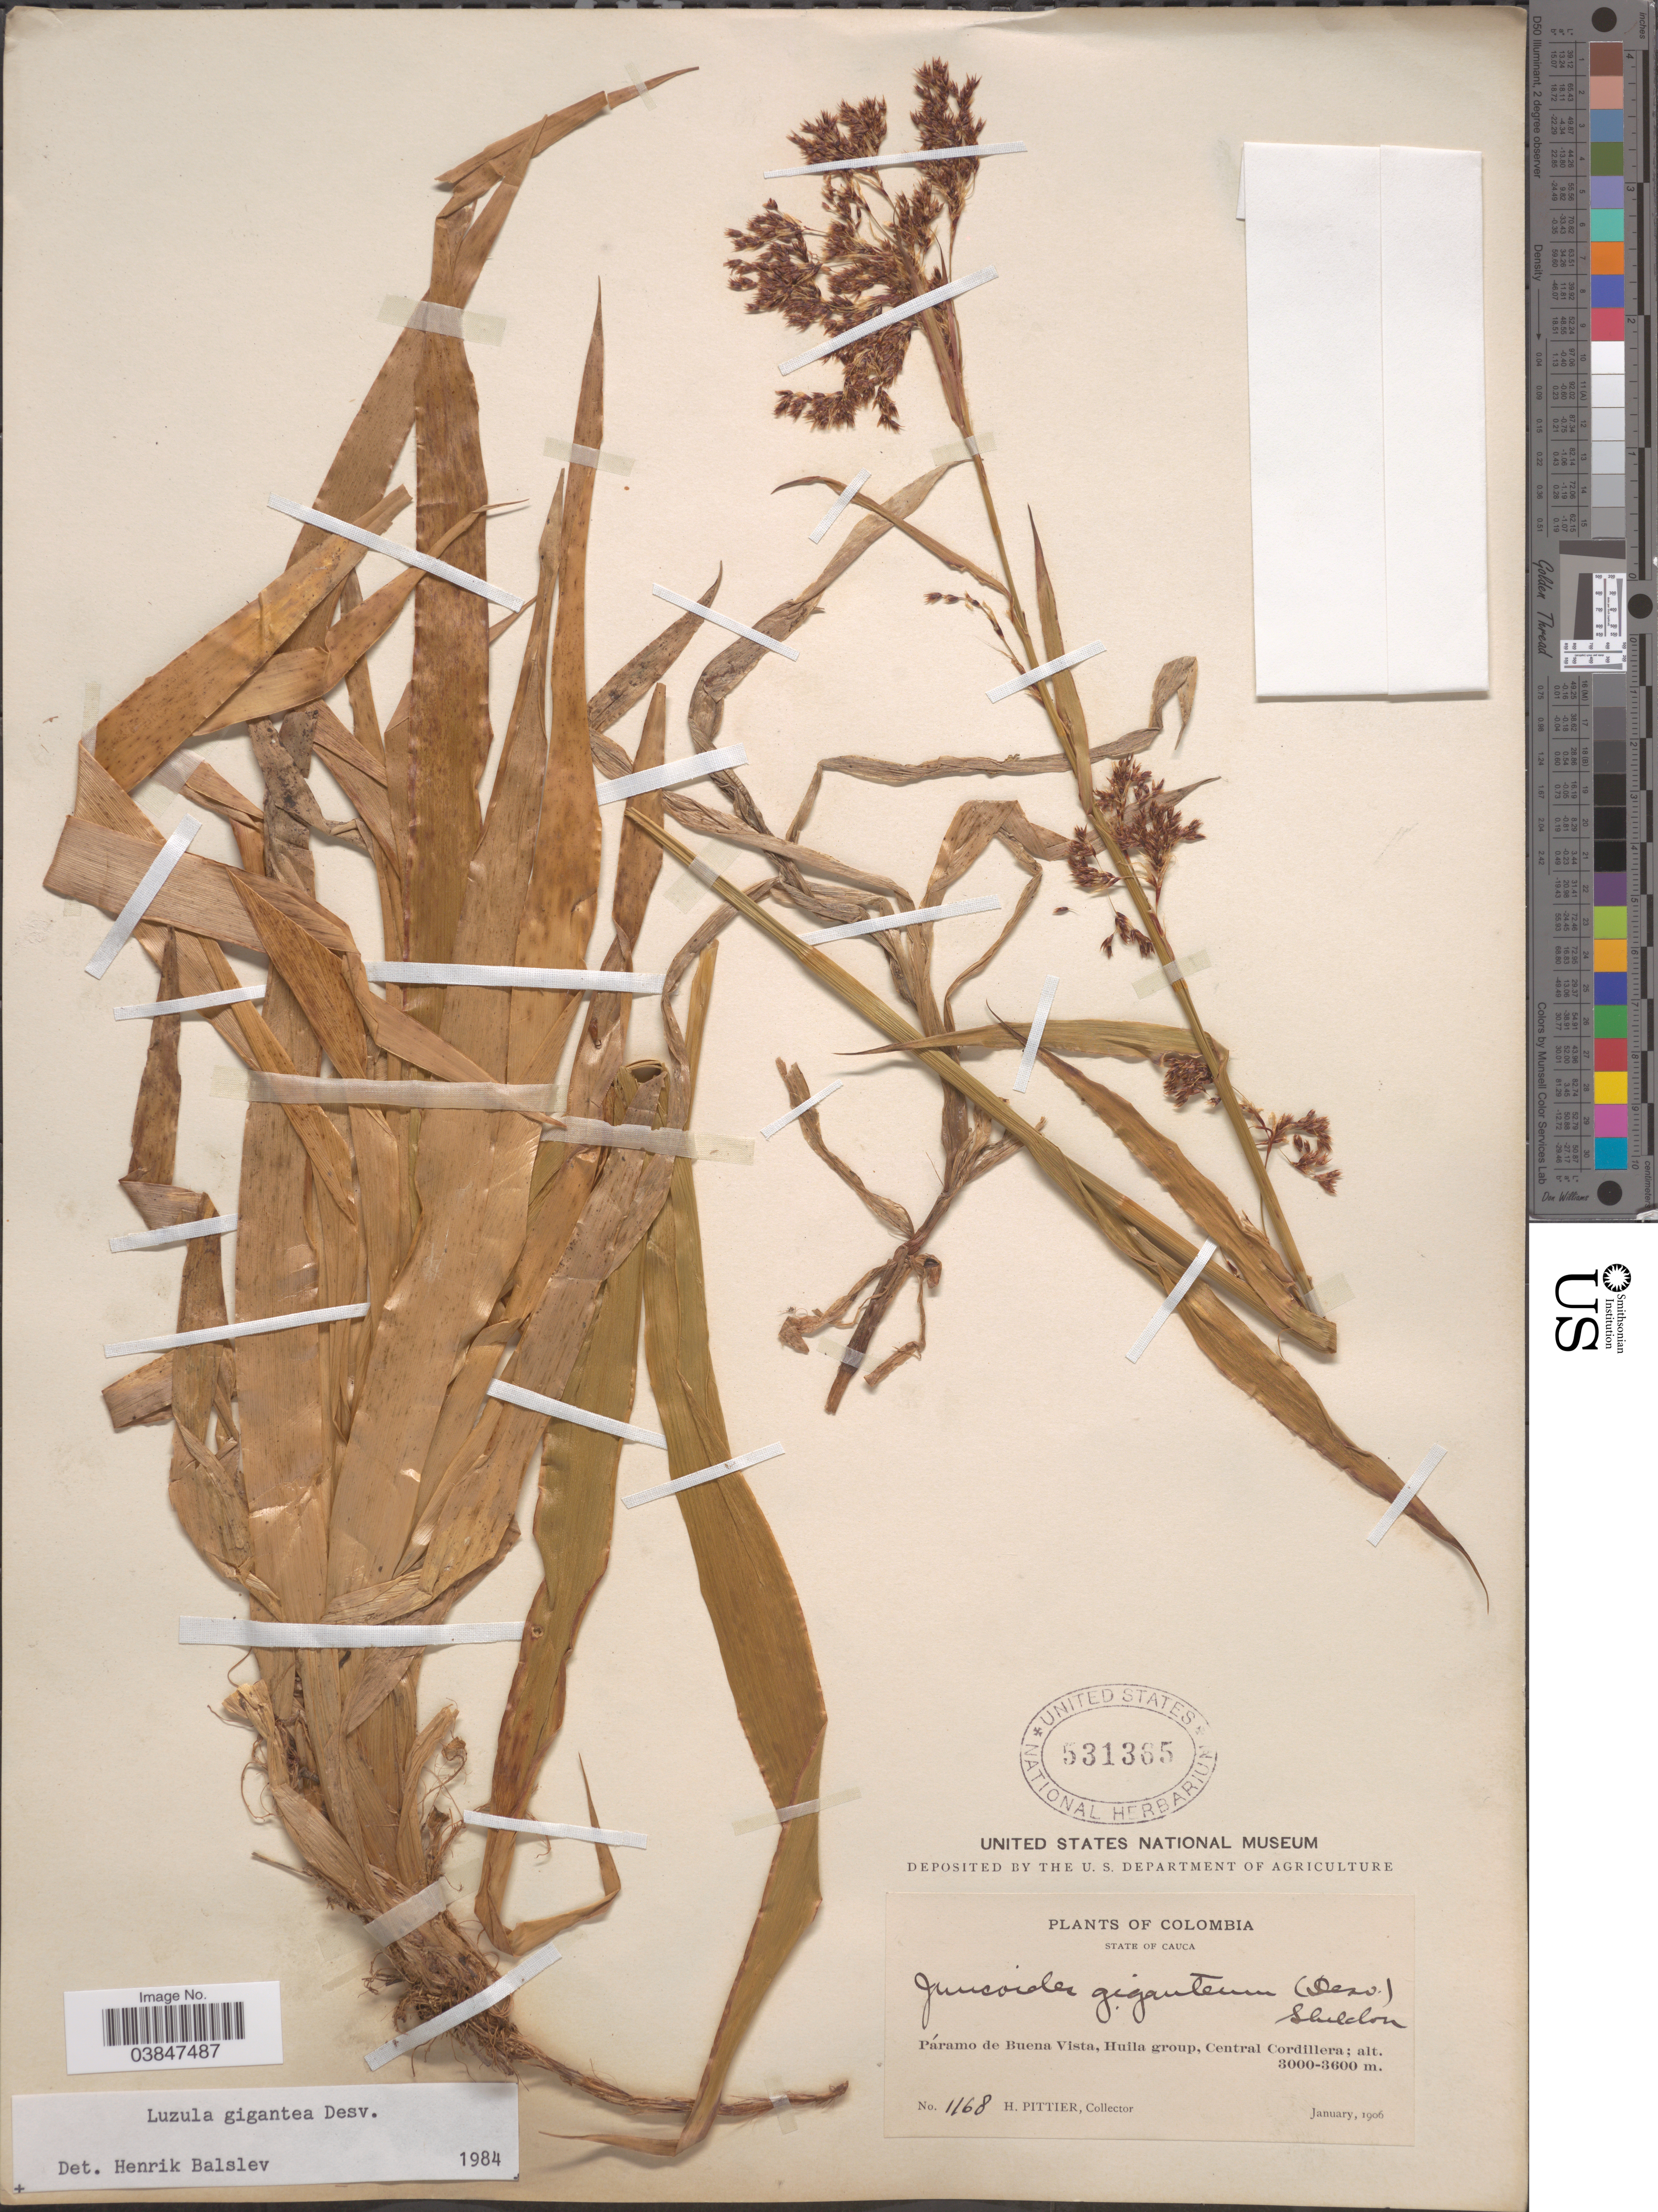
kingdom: Plantae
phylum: Tracheophyta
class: Liliopsida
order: Poales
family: Juncaceae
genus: Luzula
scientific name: Luzula gigantea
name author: Desv.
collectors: H. F. Pittier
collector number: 1168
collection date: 1906-01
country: Colombia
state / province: Cauca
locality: Páramo de Buena Vista, Huila group, Central Cordillera.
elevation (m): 3000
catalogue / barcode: US 531365